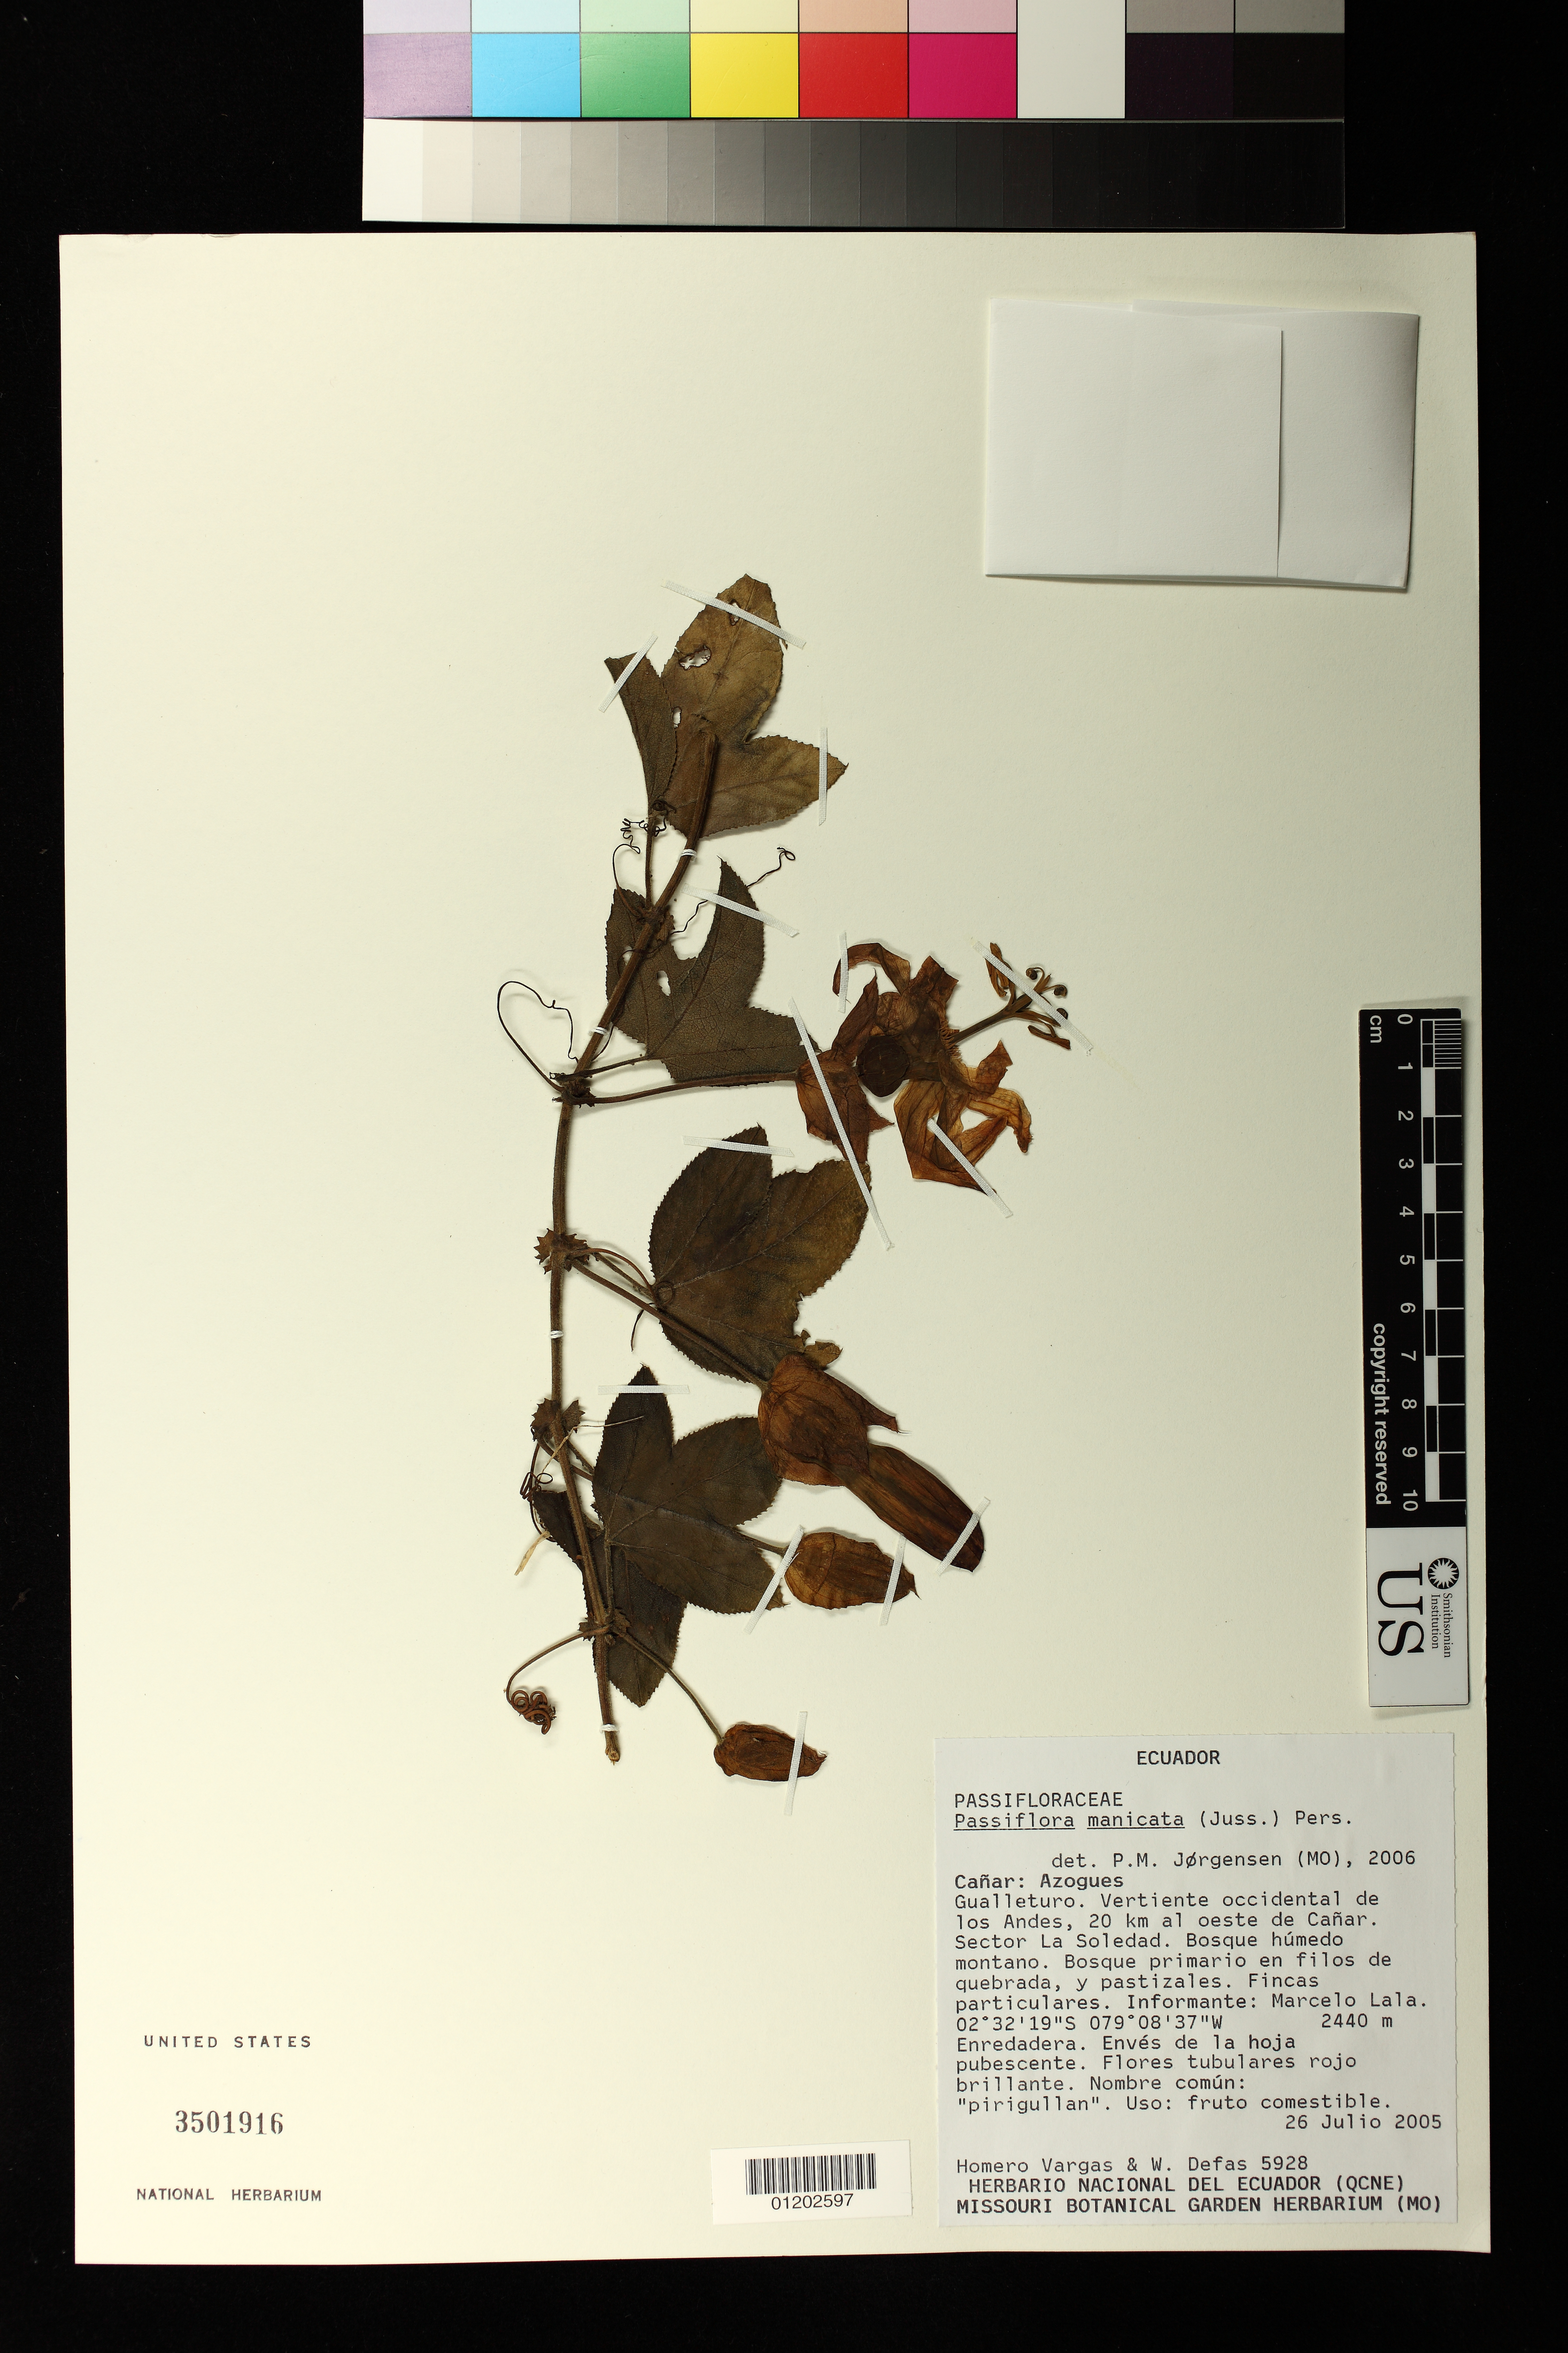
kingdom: Plantae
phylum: Tracheophyta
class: Magnoliopsida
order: Malpighiales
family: Passifloraceae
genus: Passiflora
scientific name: Passiflora manicata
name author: (Juss.) Pers.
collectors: H. Vargas & W. Defas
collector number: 5928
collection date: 2005-07-26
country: Ecuador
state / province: Cañar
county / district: Azogues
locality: Gualleturo. Vertiente occidental de los Andes, 20 km al oeste de Canar. Sector La Soledad. Bosque humedo montano. Bosque primario en filos de quebrada, y pastizales. Fincas particulares.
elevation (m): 2440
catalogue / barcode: US 3501916